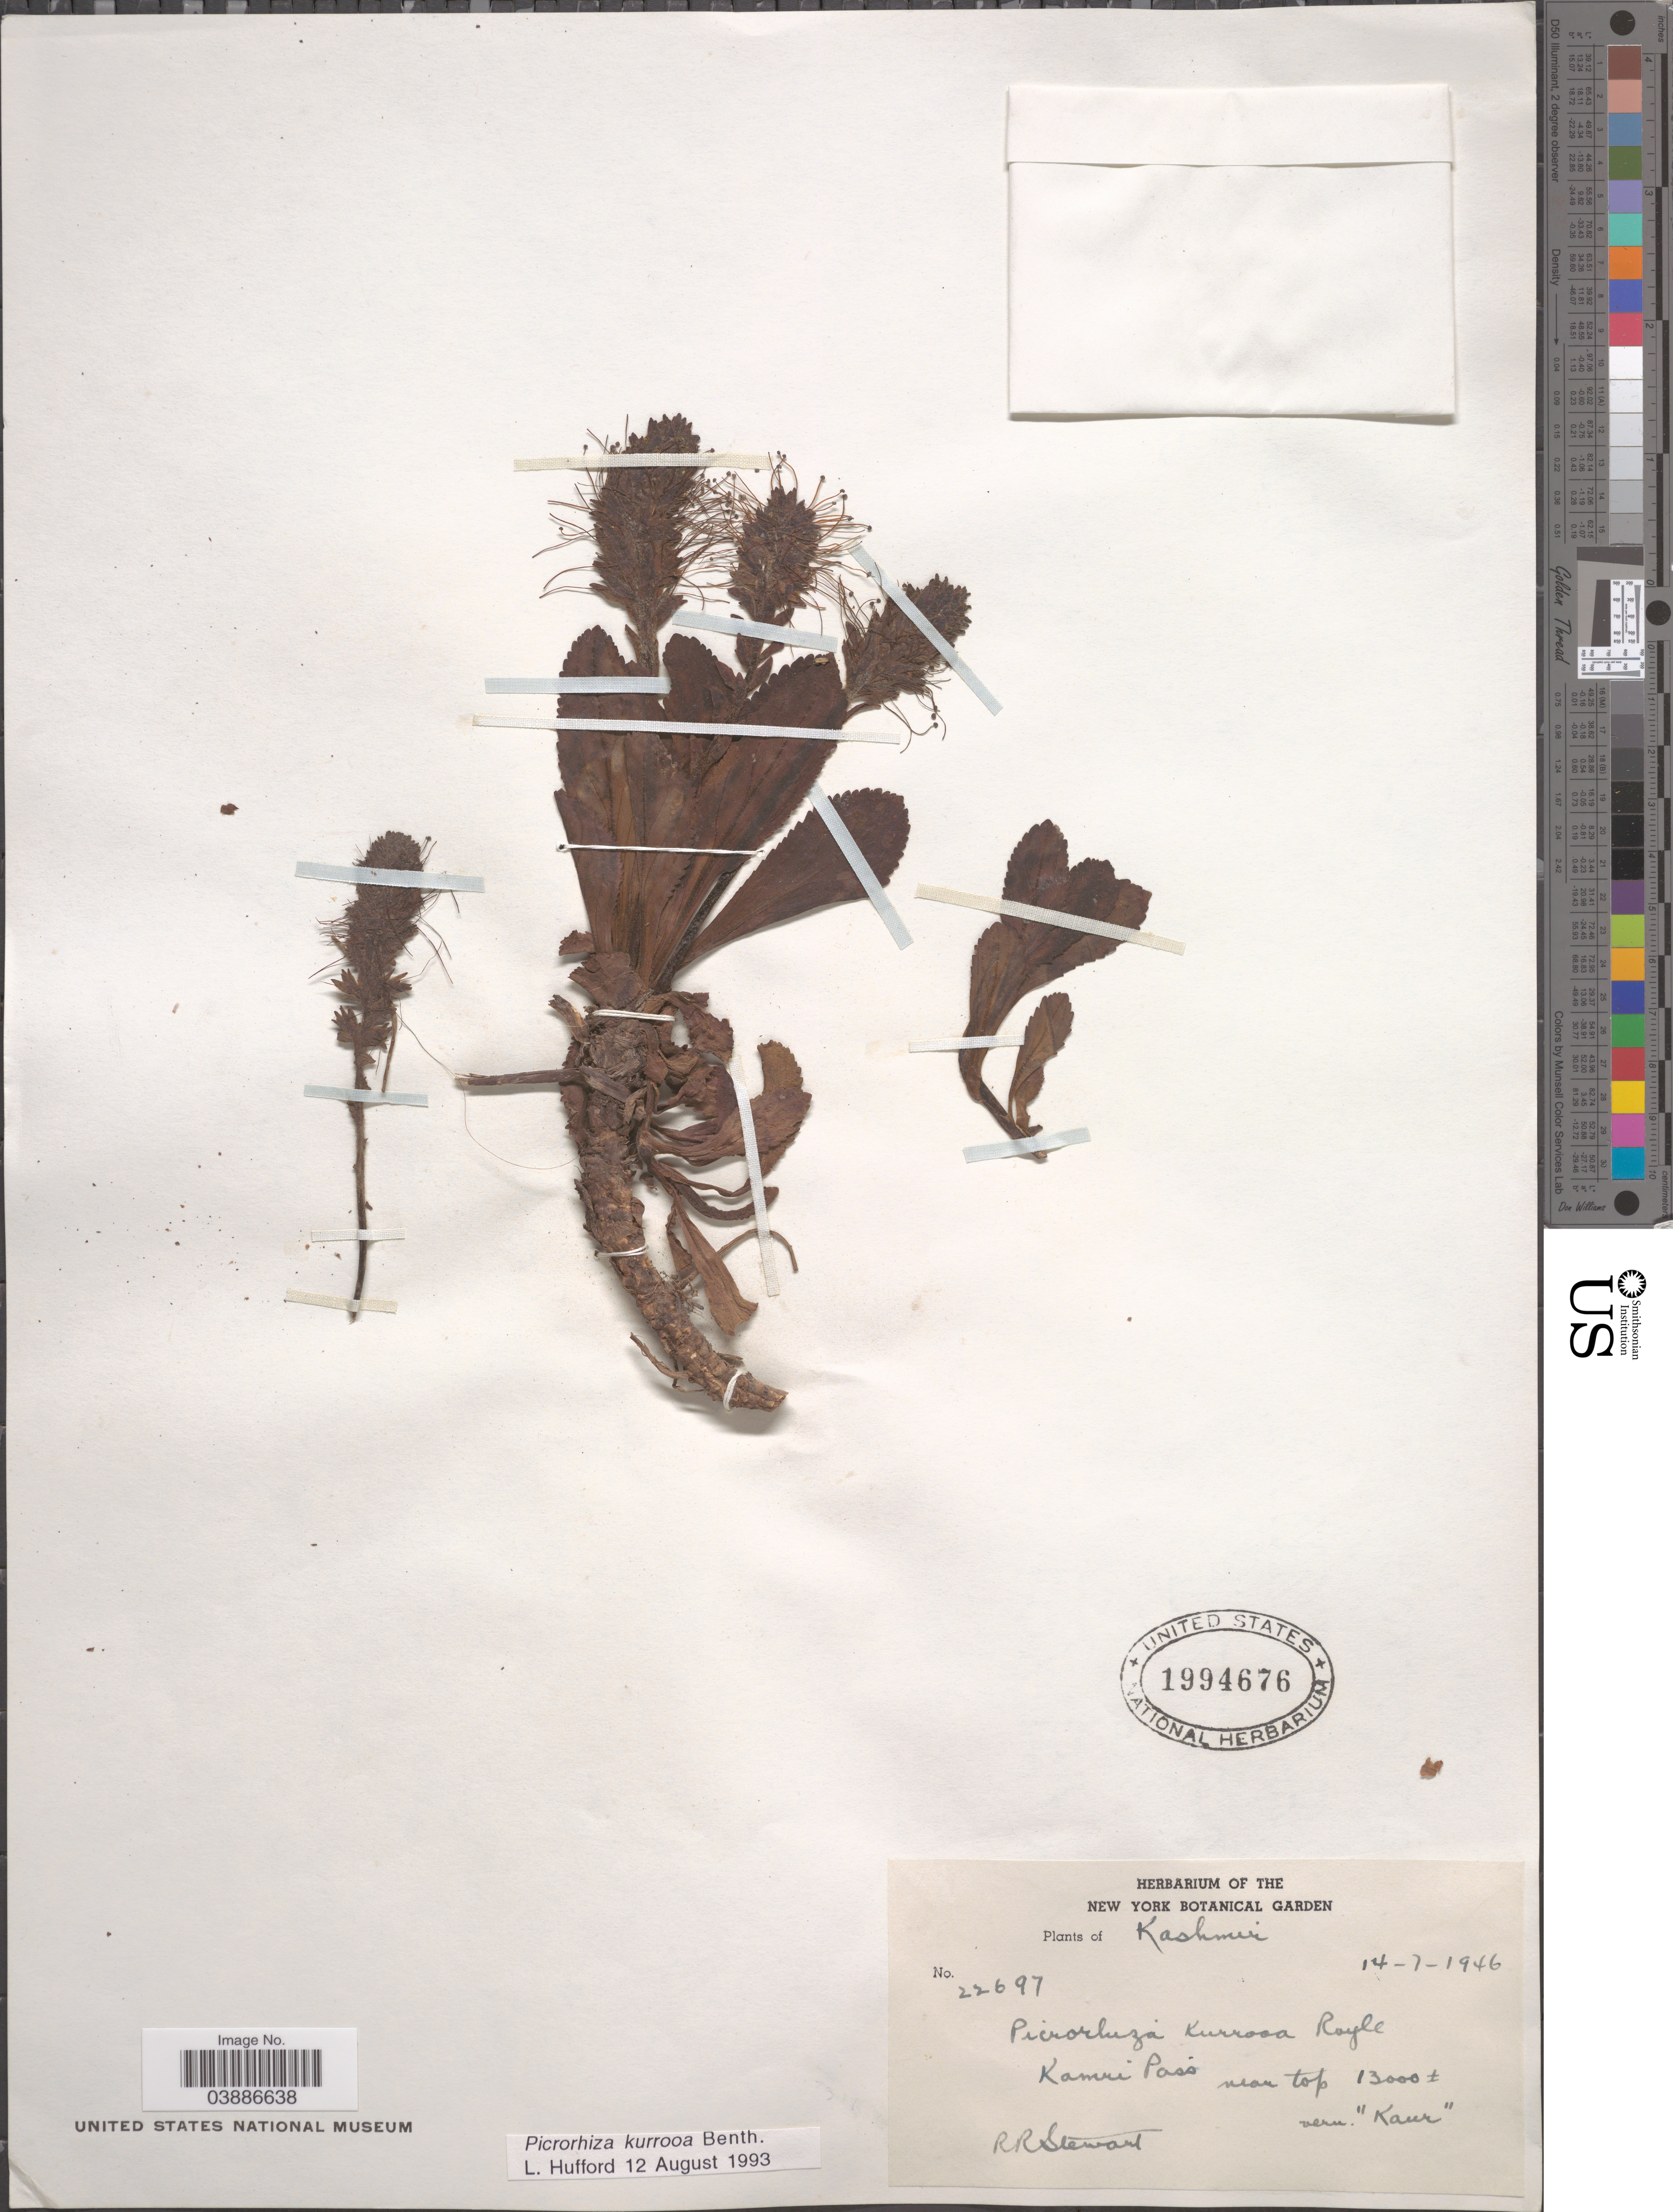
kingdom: Plantae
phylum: Tracheophyta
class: Magnoliopsida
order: Lamiales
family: Plantaginaceae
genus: Picrorhiza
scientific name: Picrorhiza kurrooa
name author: Royle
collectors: R. Stewart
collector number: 22697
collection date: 1946-07-14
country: India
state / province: Jammu and Kashmir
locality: Kashmir. Kamri Pass.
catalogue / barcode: US 1994676